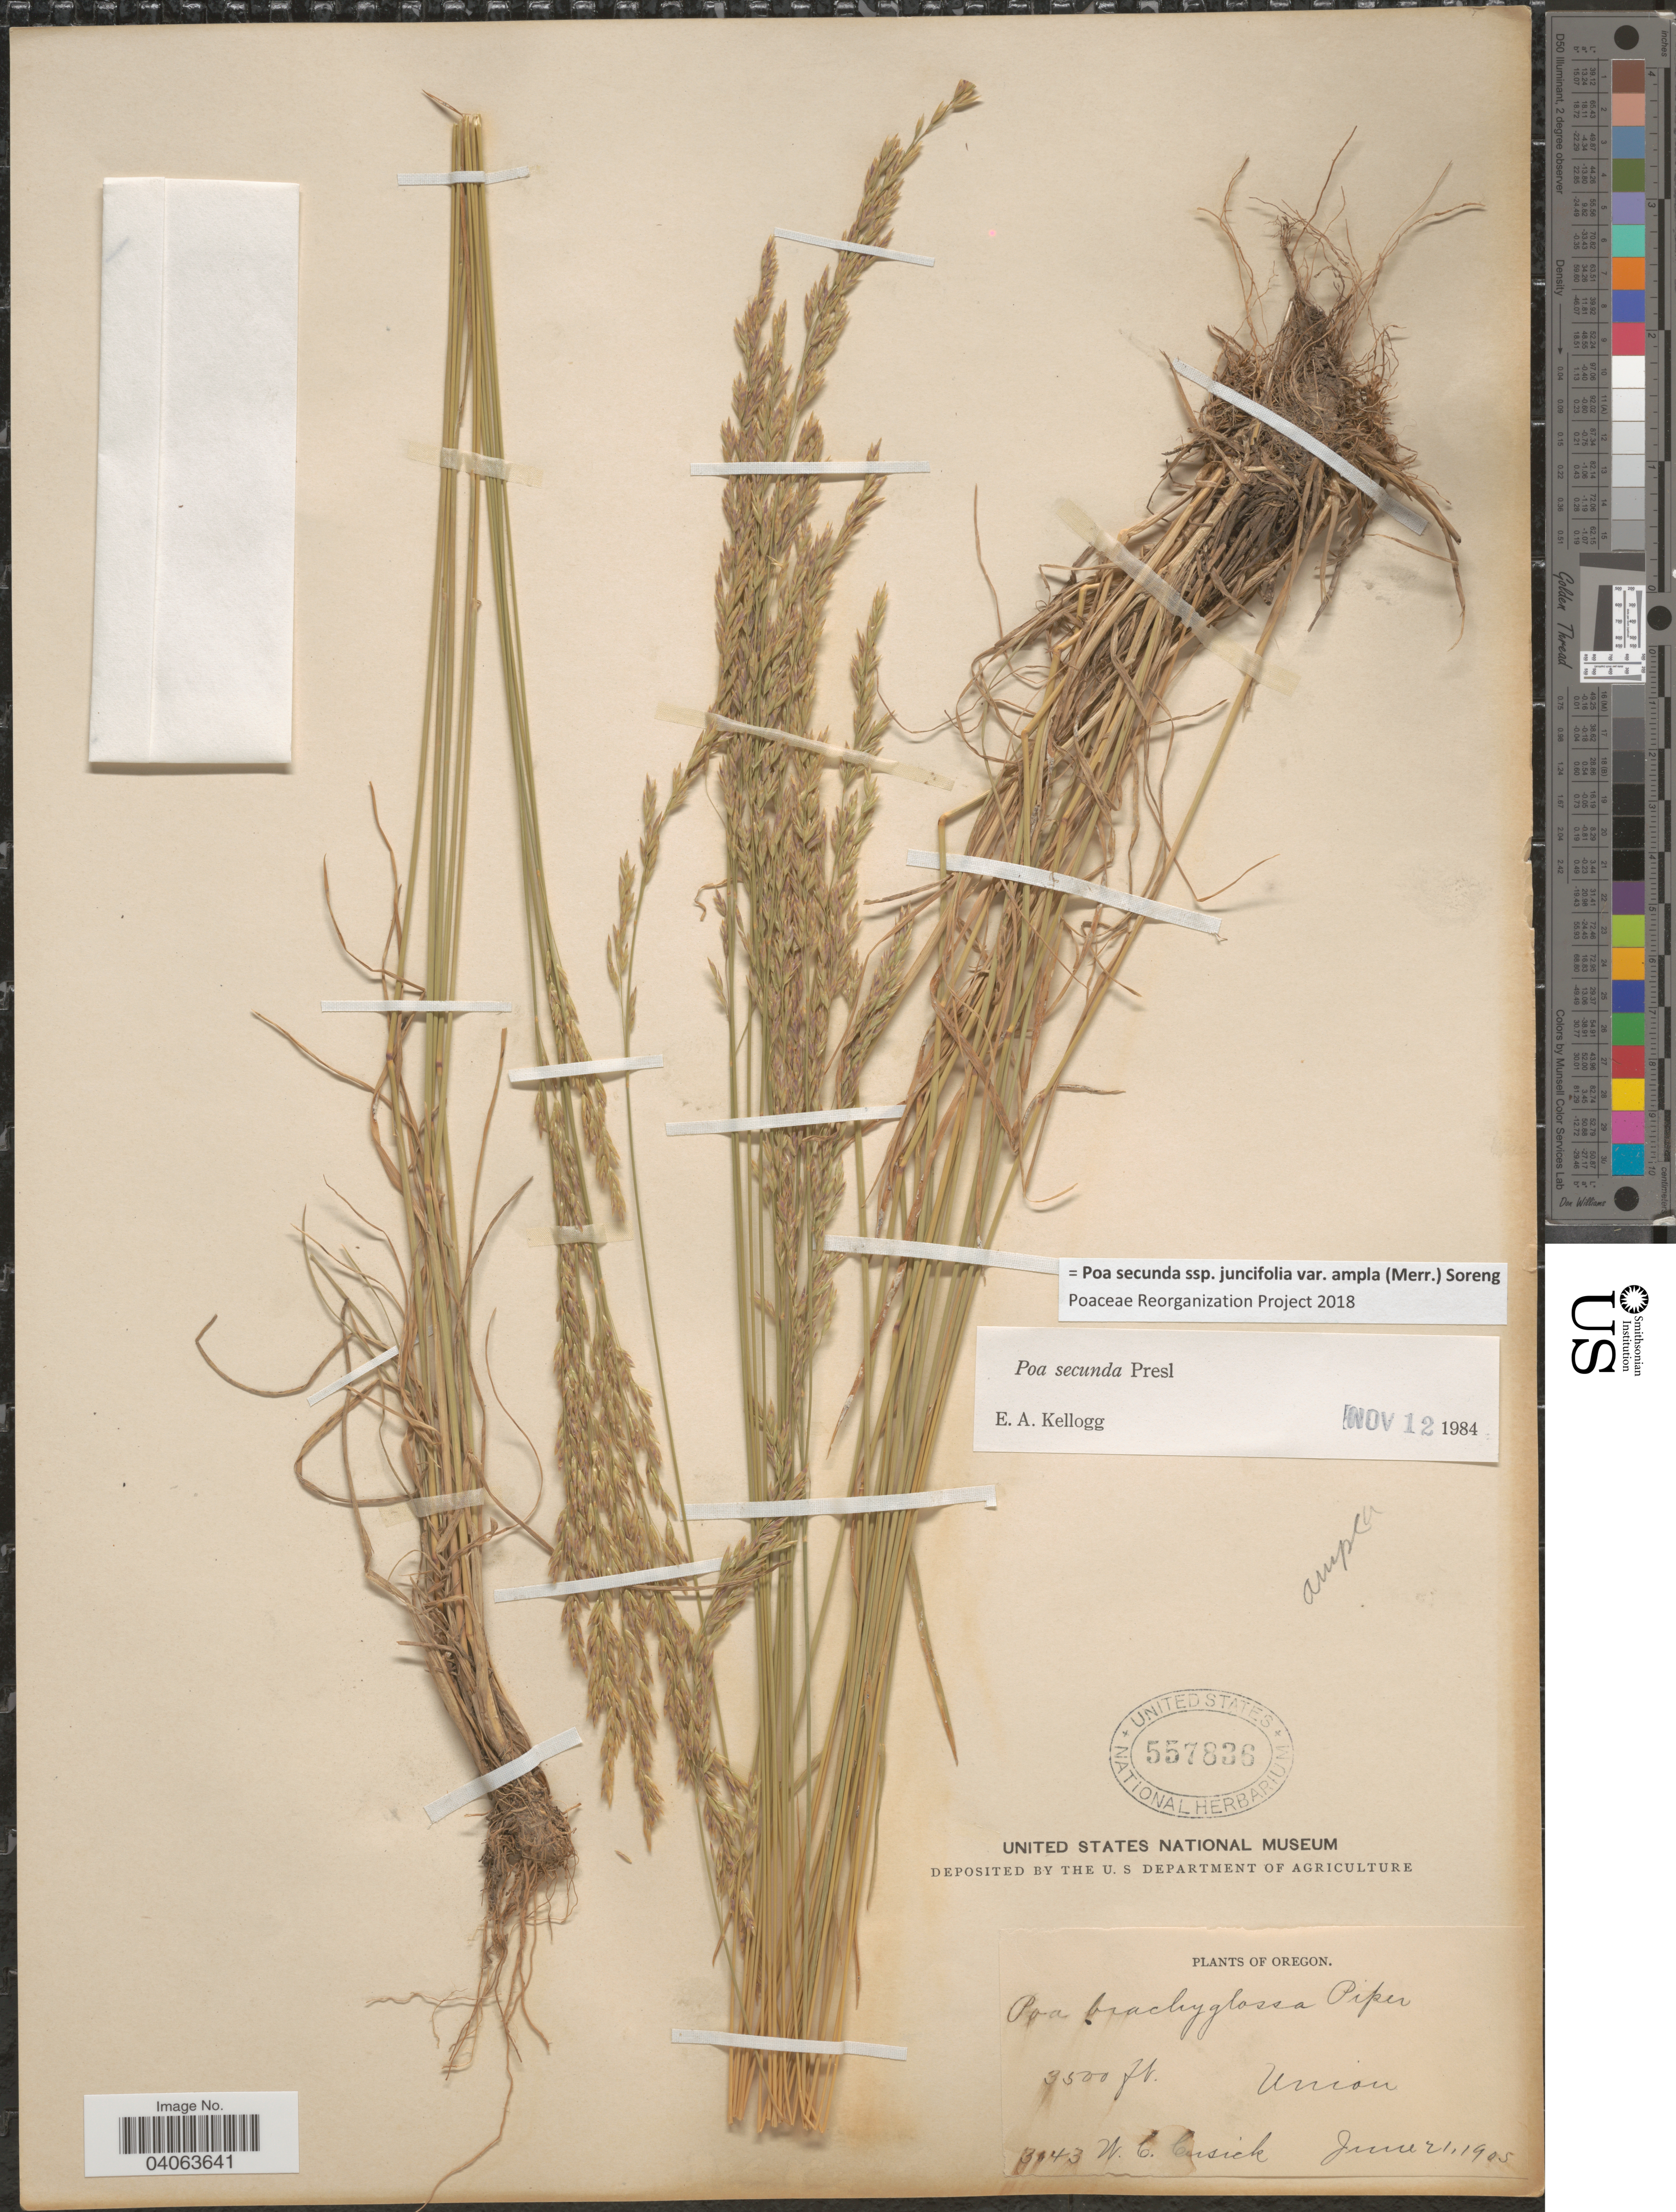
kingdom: Plantae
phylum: Tracheophyta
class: Liliopsida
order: Poales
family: Poaceae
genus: Poa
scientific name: Poa secunda subsp. juncifolia var. ampla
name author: (Merr.) Soreng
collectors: W. C. Cusick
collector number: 3043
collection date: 1905-06-21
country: United States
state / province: Oregon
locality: Union.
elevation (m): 1067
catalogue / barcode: US 557836